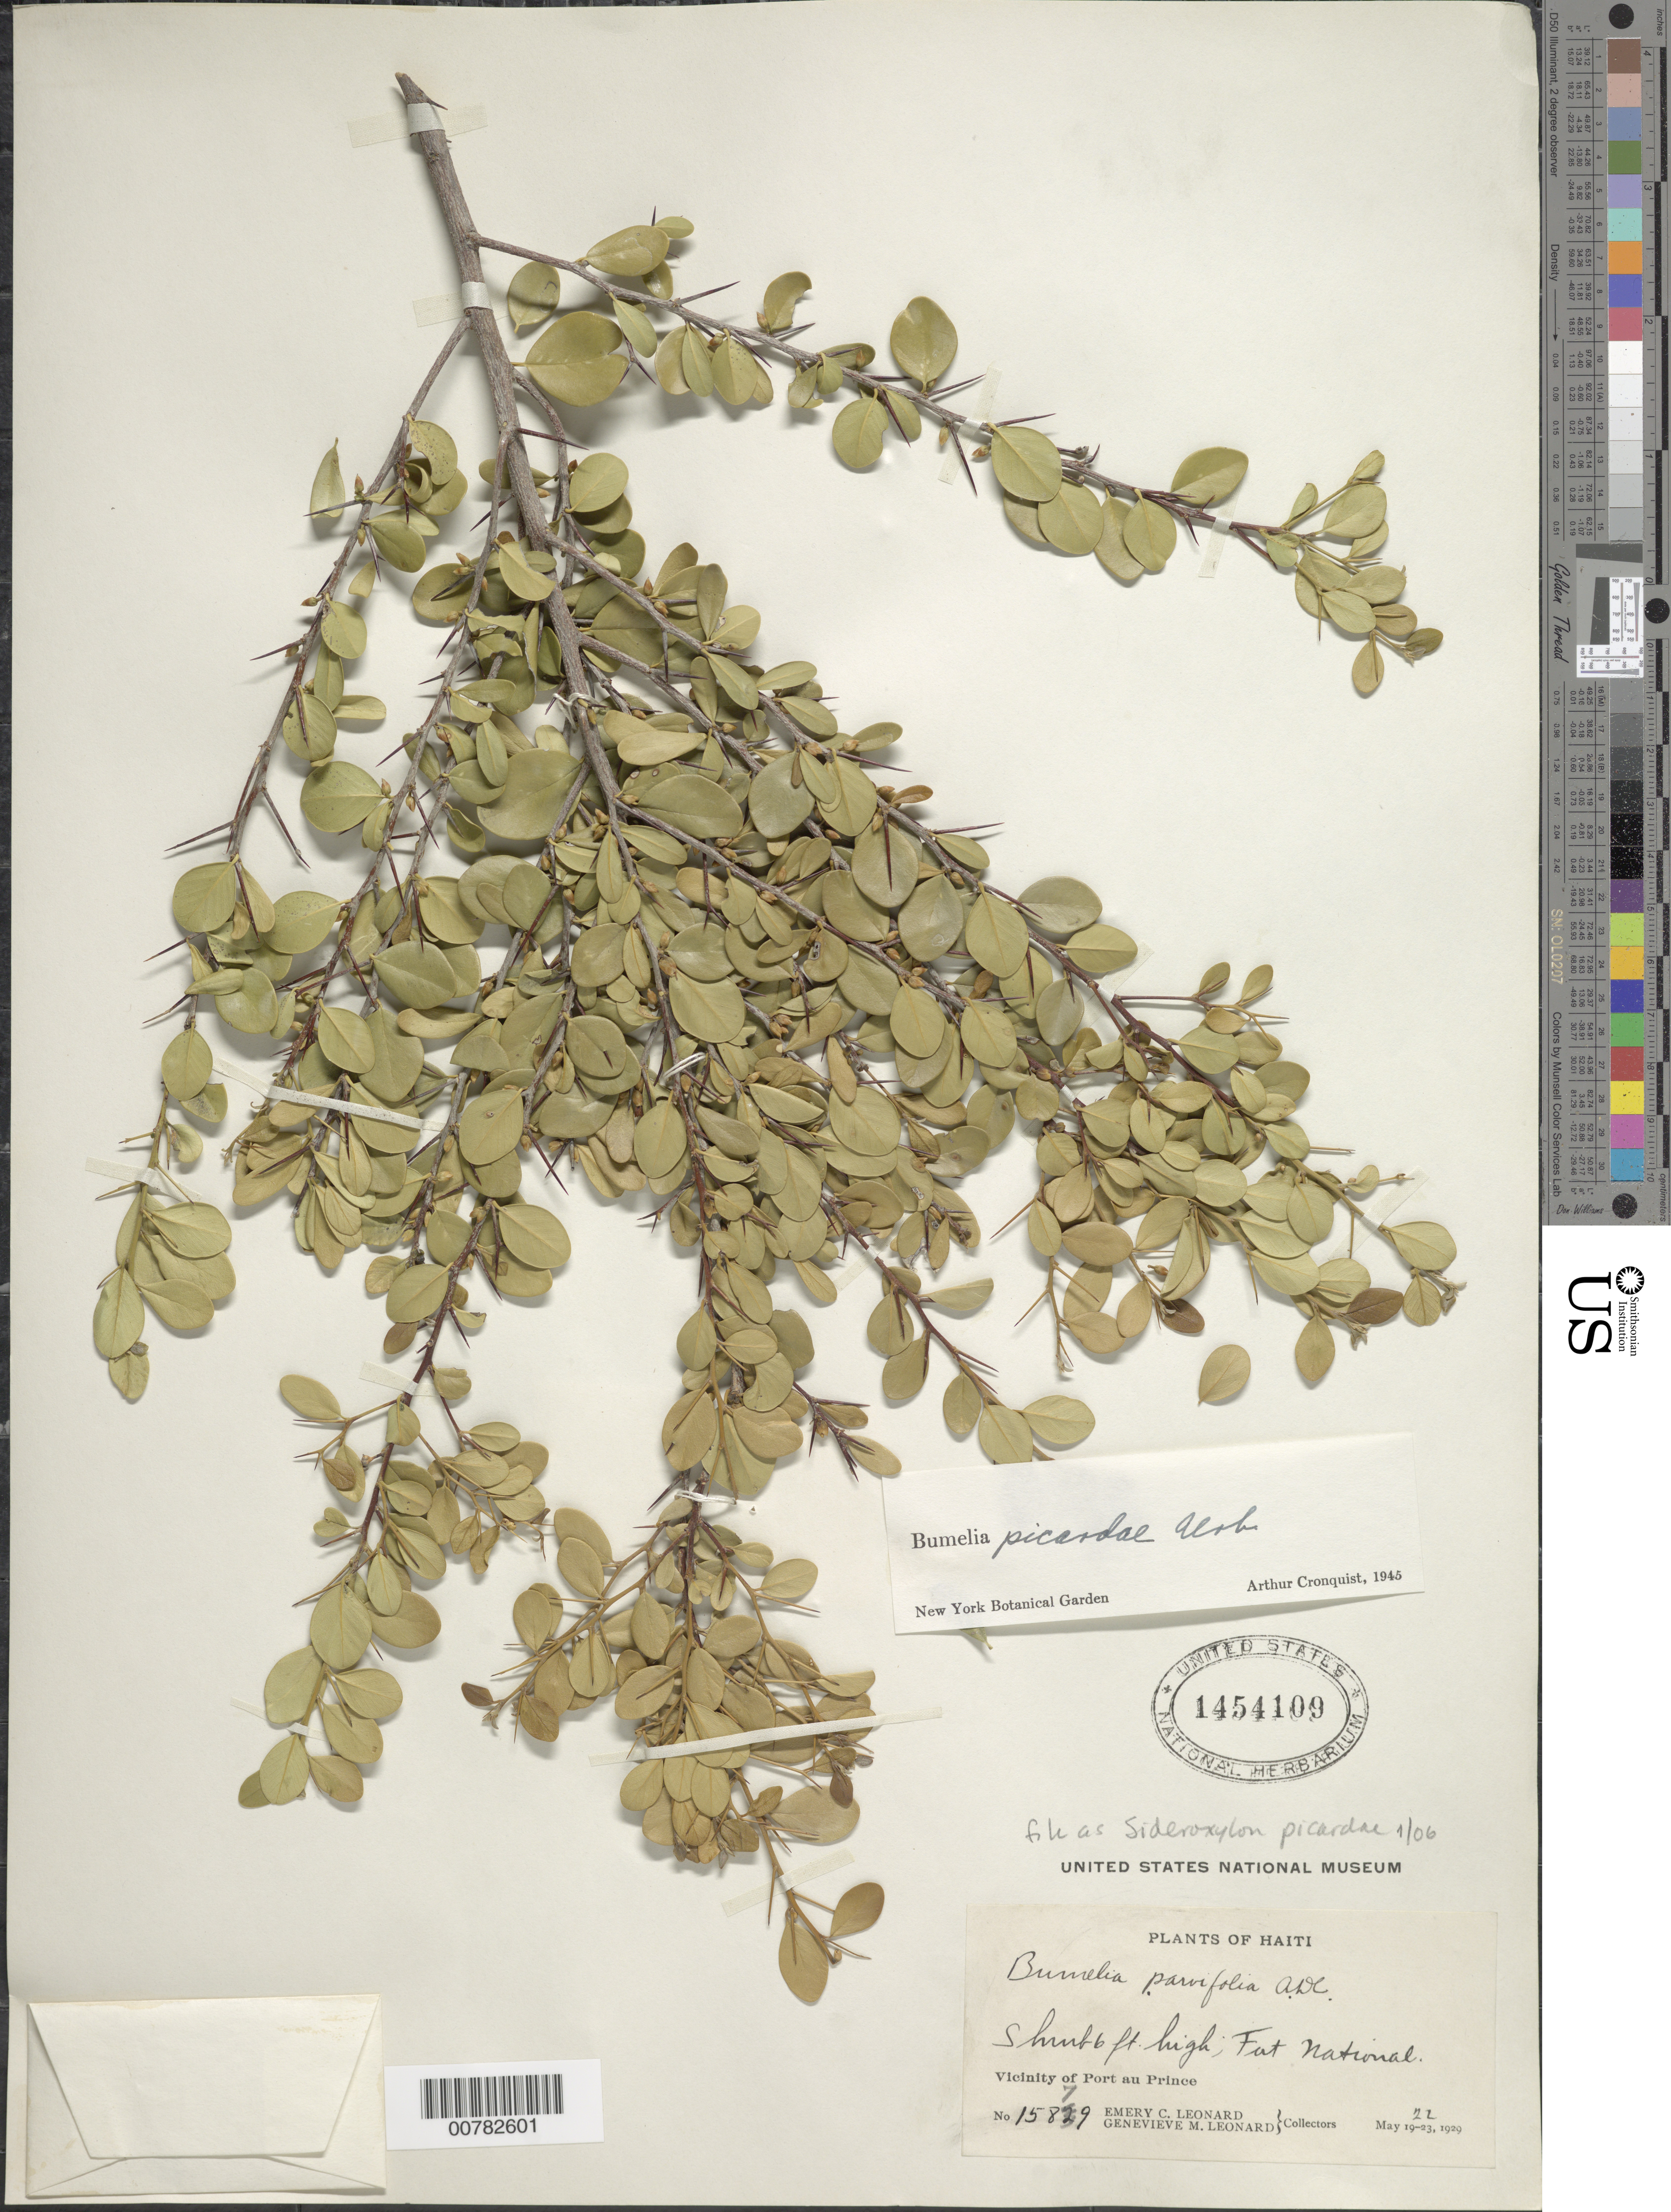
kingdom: Plantae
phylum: Tracheophyta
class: Magnoliopsida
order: Ericales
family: Sapotaceae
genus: Sideroxylon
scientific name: Sideroxylon picardae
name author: (Urb.) T.D. Penn.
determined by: Cronquist, A. J.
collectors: E. C. Leonard & G. M. Leonard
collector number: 15879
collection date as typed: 22 May 1929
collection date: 1929-05-22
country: Haiti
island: Hispaniola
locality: Vicinity of Port au Prince, Fat National.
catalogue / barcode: US 1454109